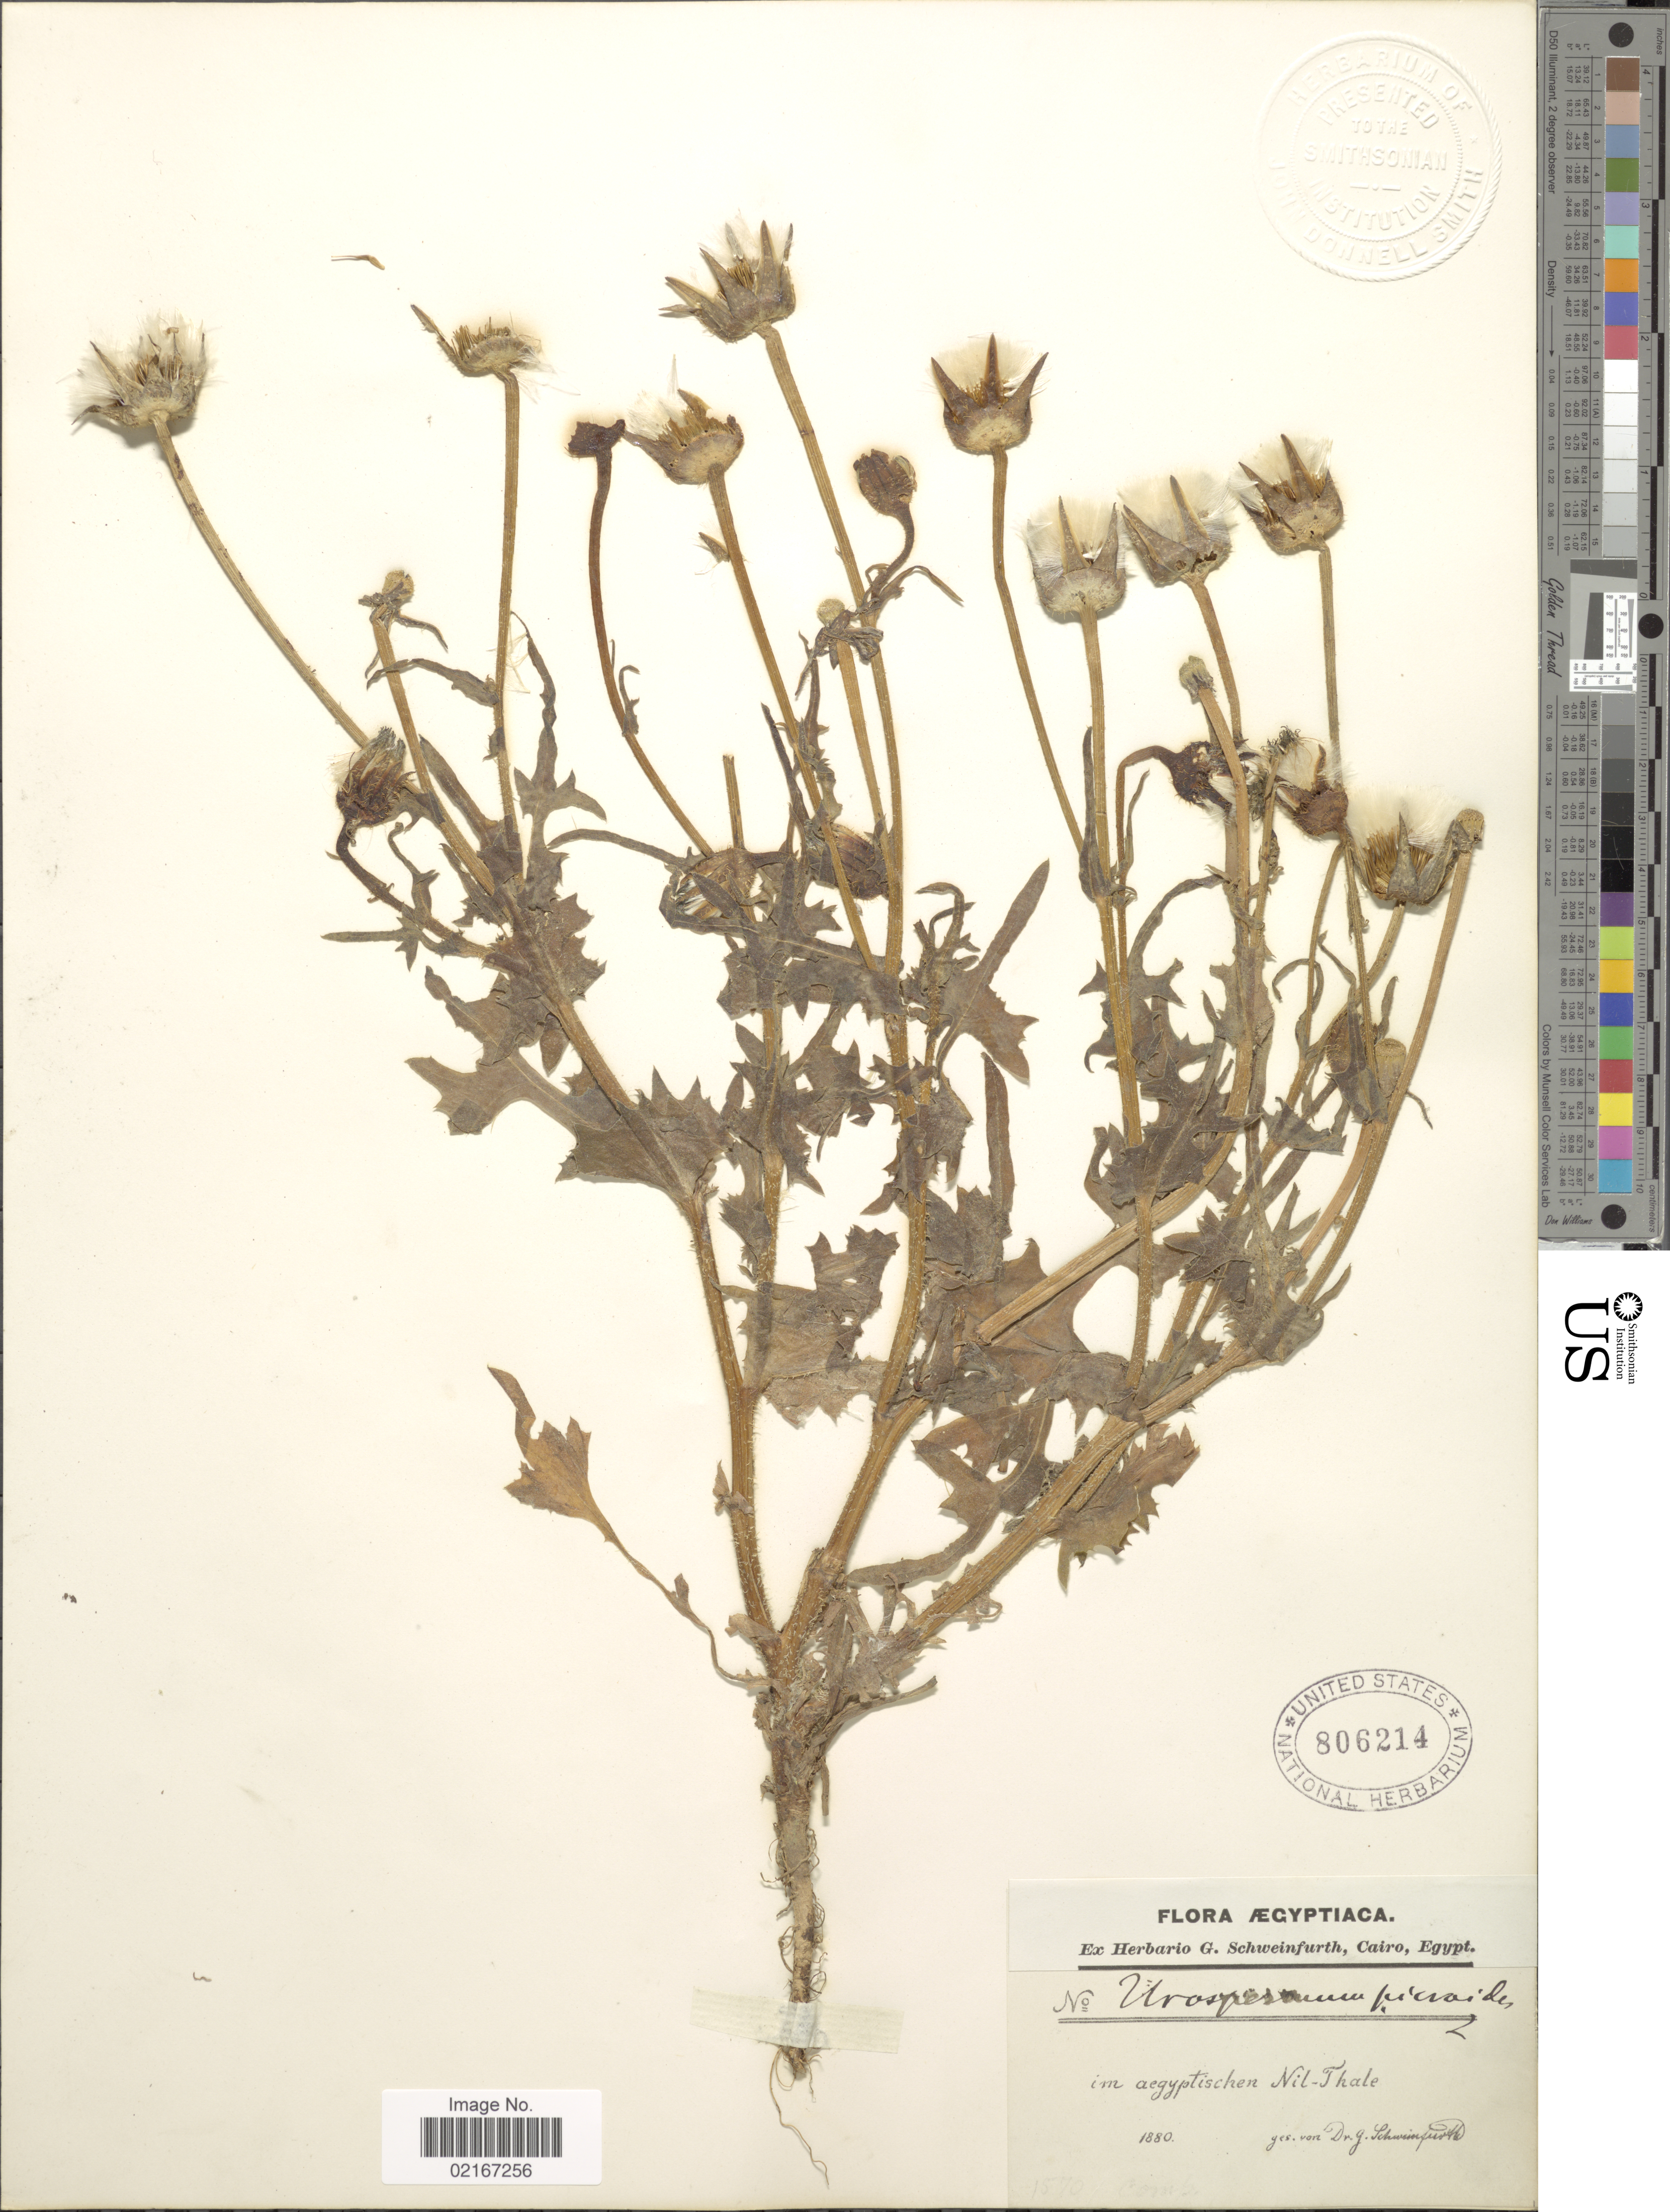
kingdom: Plantae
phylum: Tracheophyta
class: Magnoliopsida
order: Asterales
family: Asteraceae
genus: Urospermum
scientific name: Urospermum picroides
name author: (L.) F.W. Schmidt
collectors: G. A. Schweinfurth (herbarium)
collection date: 1880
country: Egypt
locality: Im aegyptischen Nil-Thale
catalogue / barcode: US 806214